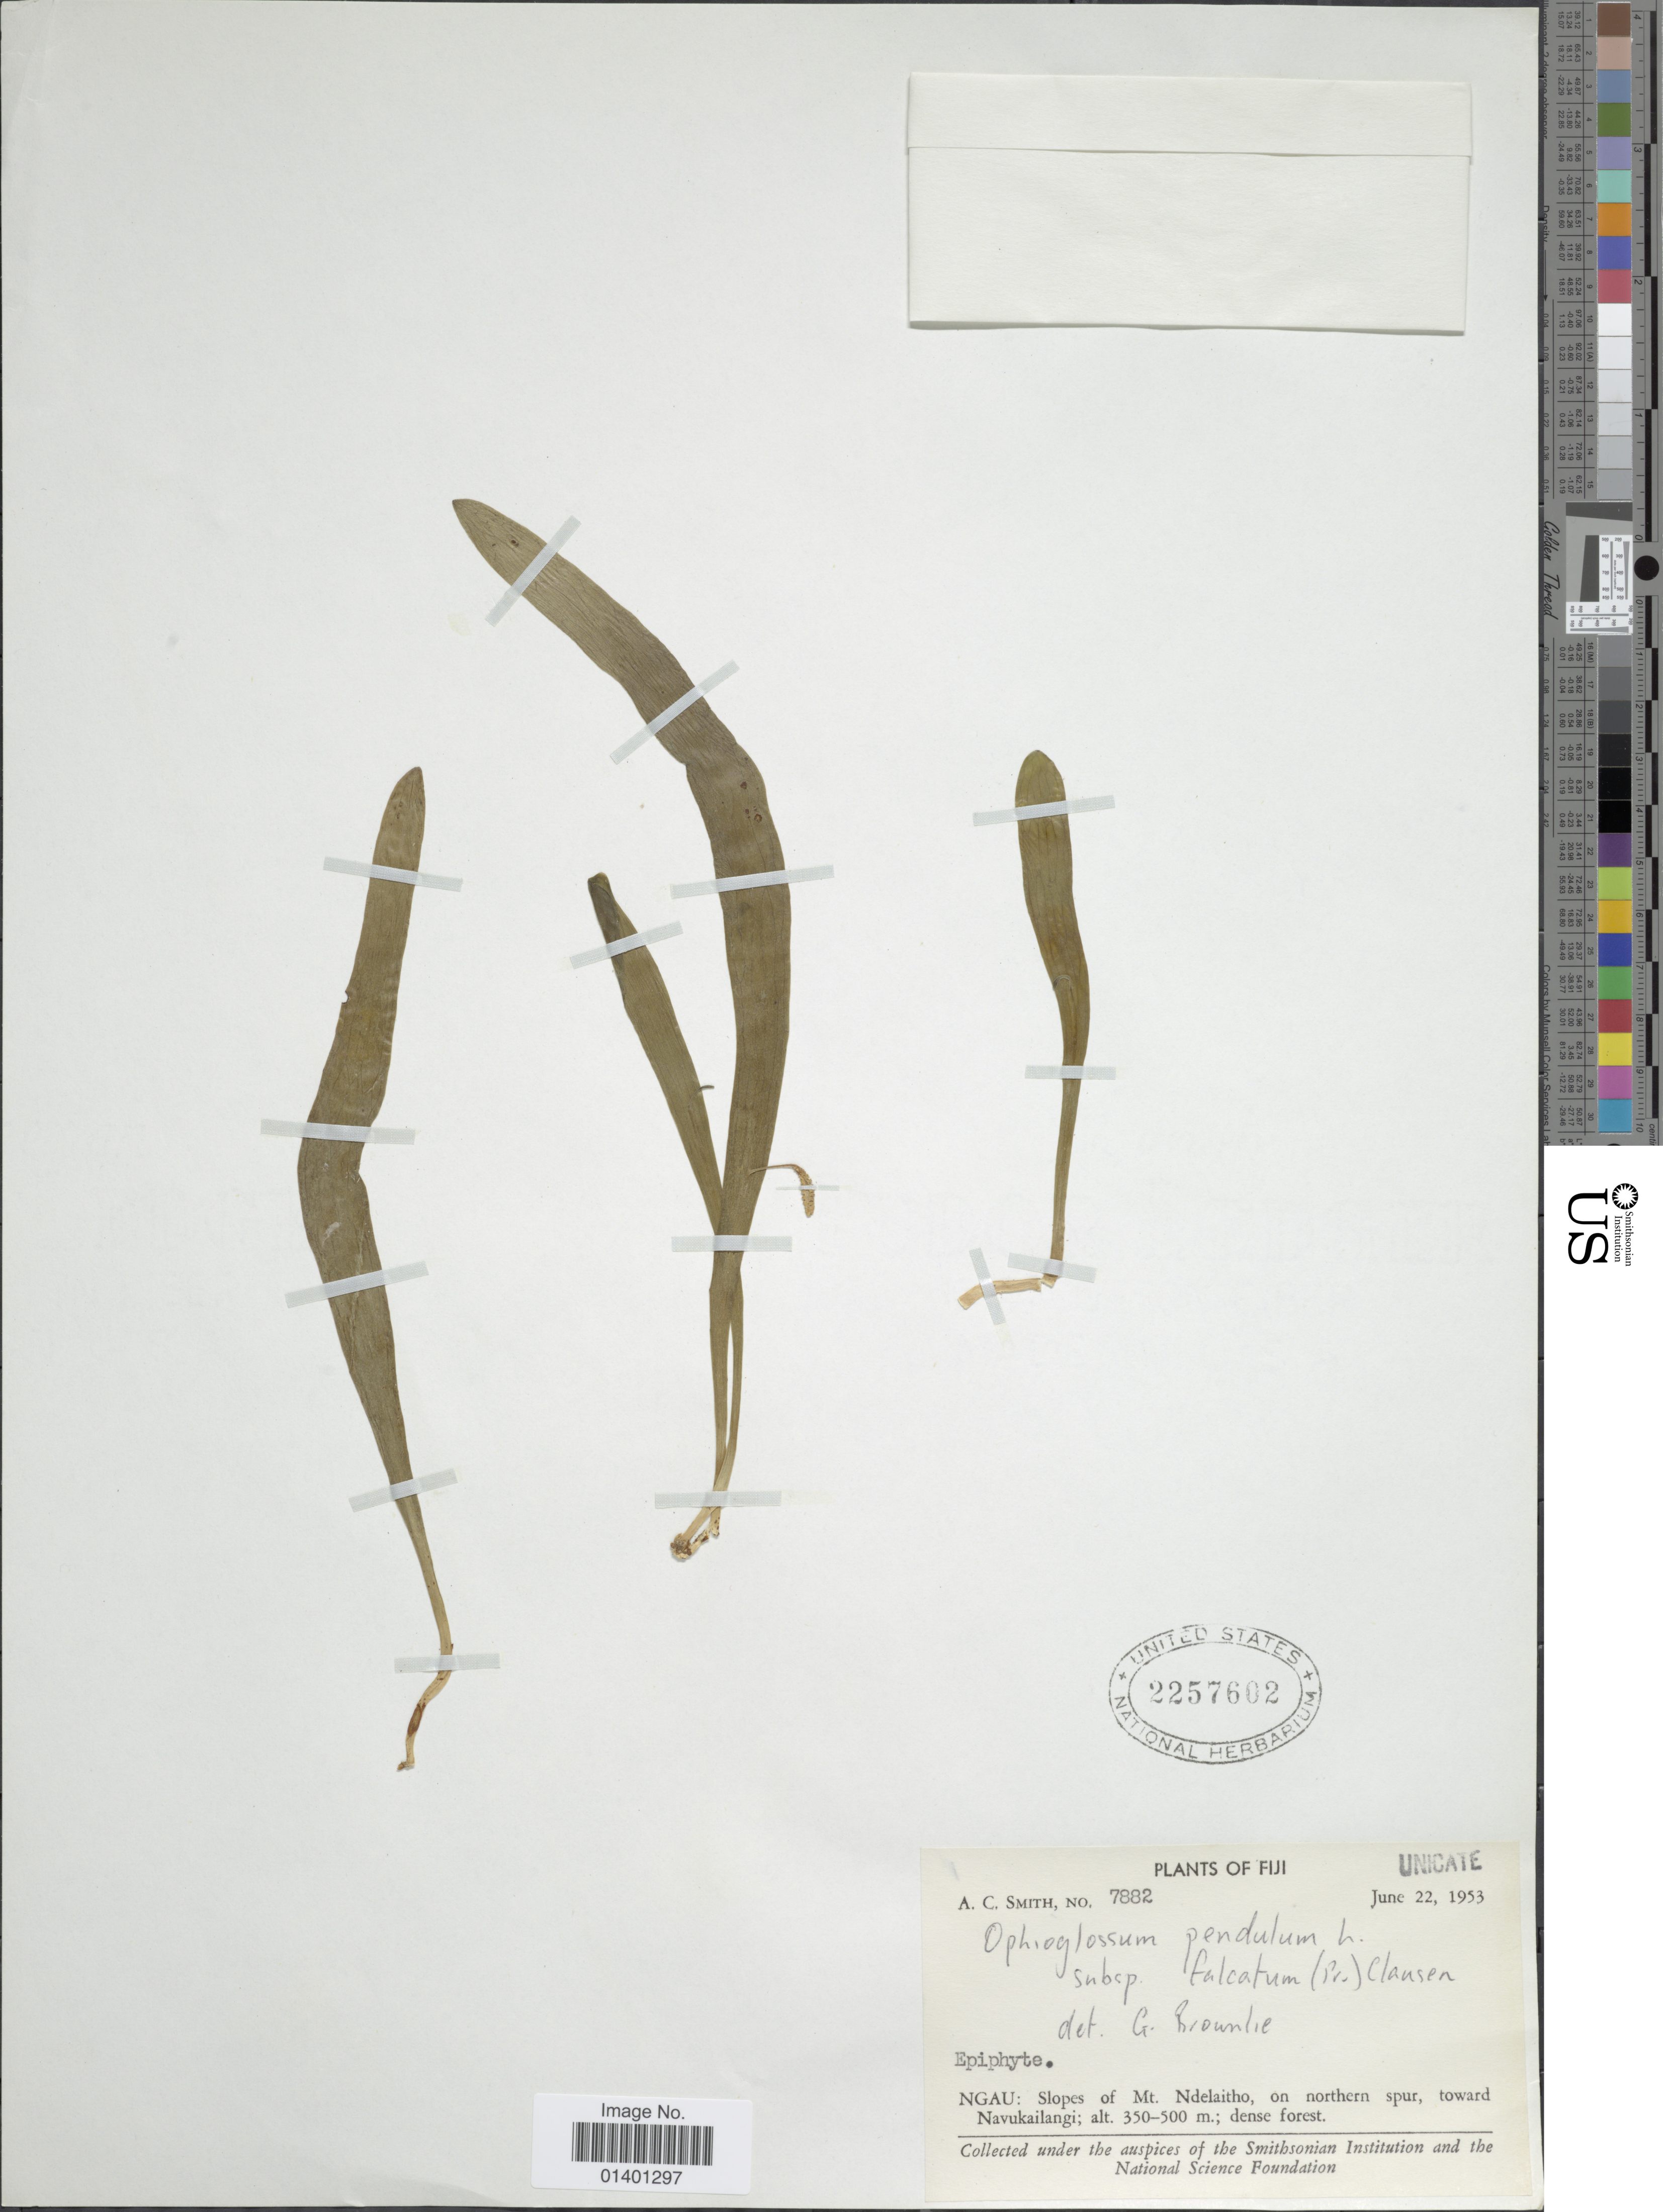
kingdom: Plantae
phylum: Tracheophyta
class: Polypodiopsida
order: Ophioglossales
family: Ophioglossaceae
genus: Ophioderma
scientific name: Ophioderma pendulum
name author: (L.) C. Presl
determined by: Wagner, W. L., (BOT), Smithsonian Institution - National Museum of Natural History (UNITED STATES)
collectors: A. C. Smith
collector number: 7882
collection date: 1953-06-22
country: Fiji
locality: Ngau: slopes of Mt. Ndelaitho, on northern spur, toward Navukailangi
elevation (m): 350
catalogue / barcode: US 2257602